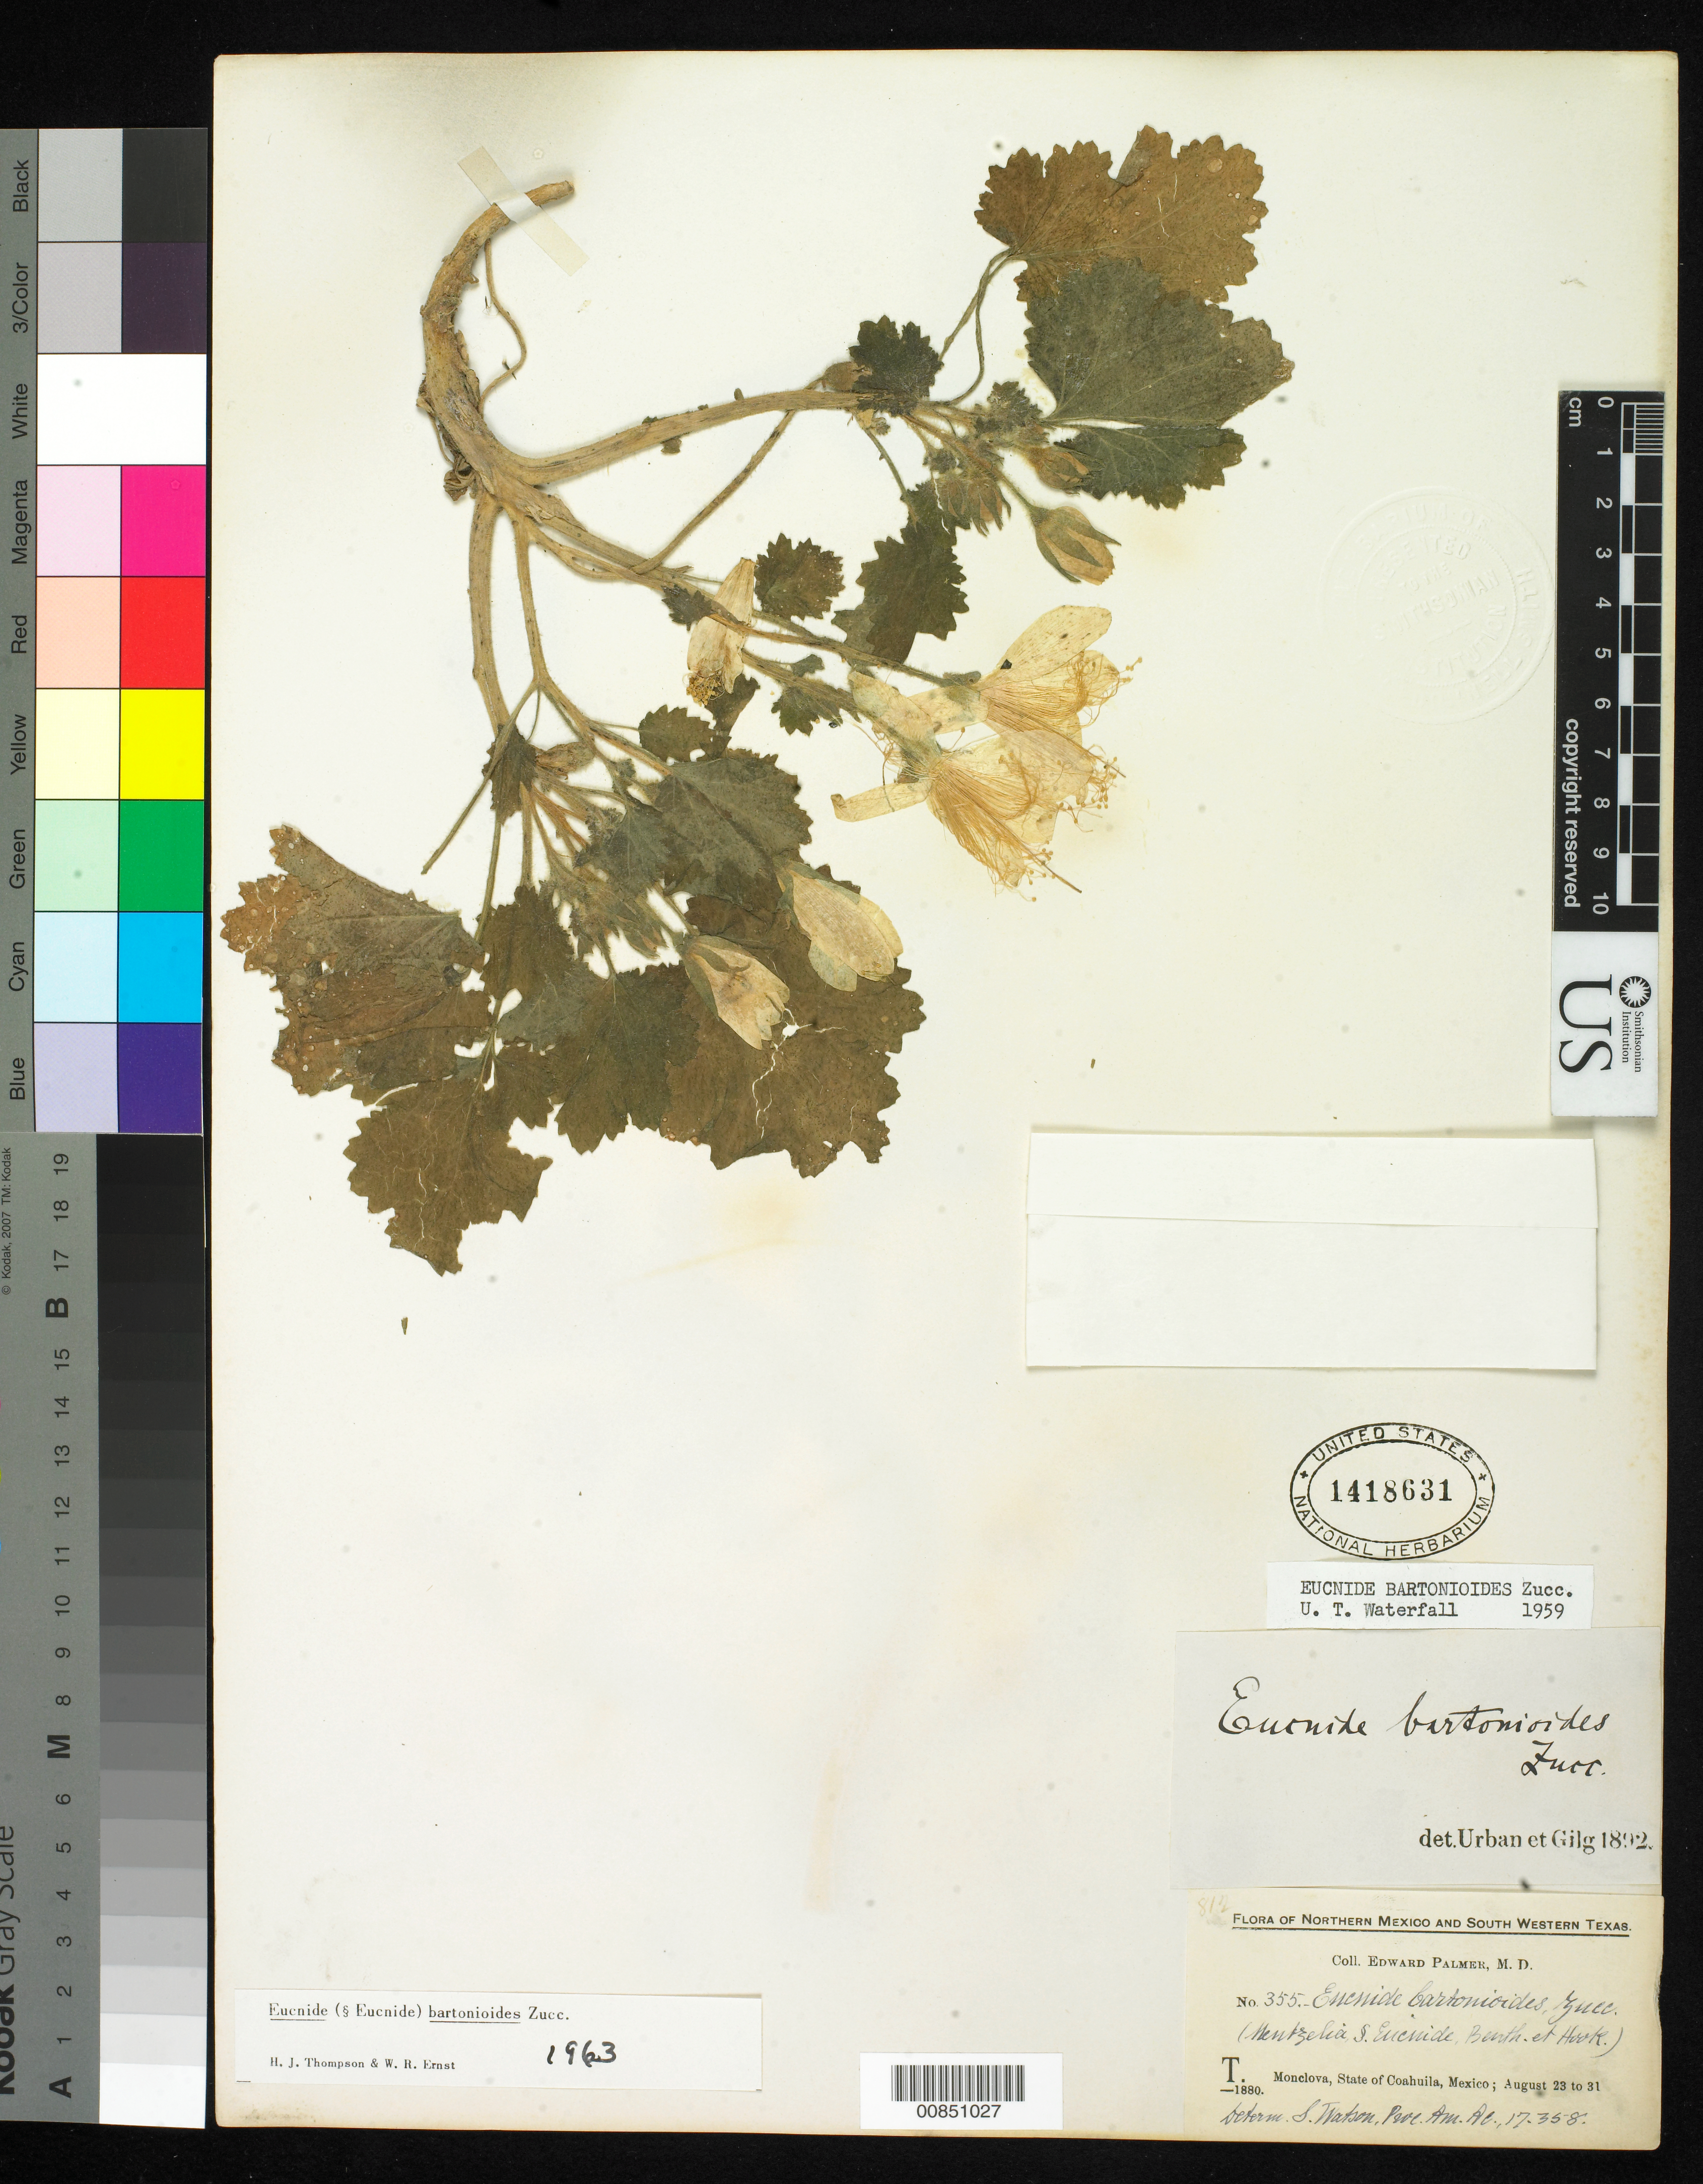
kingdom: Plantae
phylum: Tracheophyta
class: Magnoliopsida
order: Cornales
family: Loasaceae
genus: Eucnide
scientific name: Eucnide bartonioides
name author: Zucc.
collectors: E. Palmer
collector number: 355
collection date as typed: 23 Aug 1880 to 31 Aug 1880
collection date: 1880-08-23/1880-08-31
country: Mexico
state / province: Coahuila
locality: T. Monclova, Coahuila.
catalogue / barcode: US 1418631